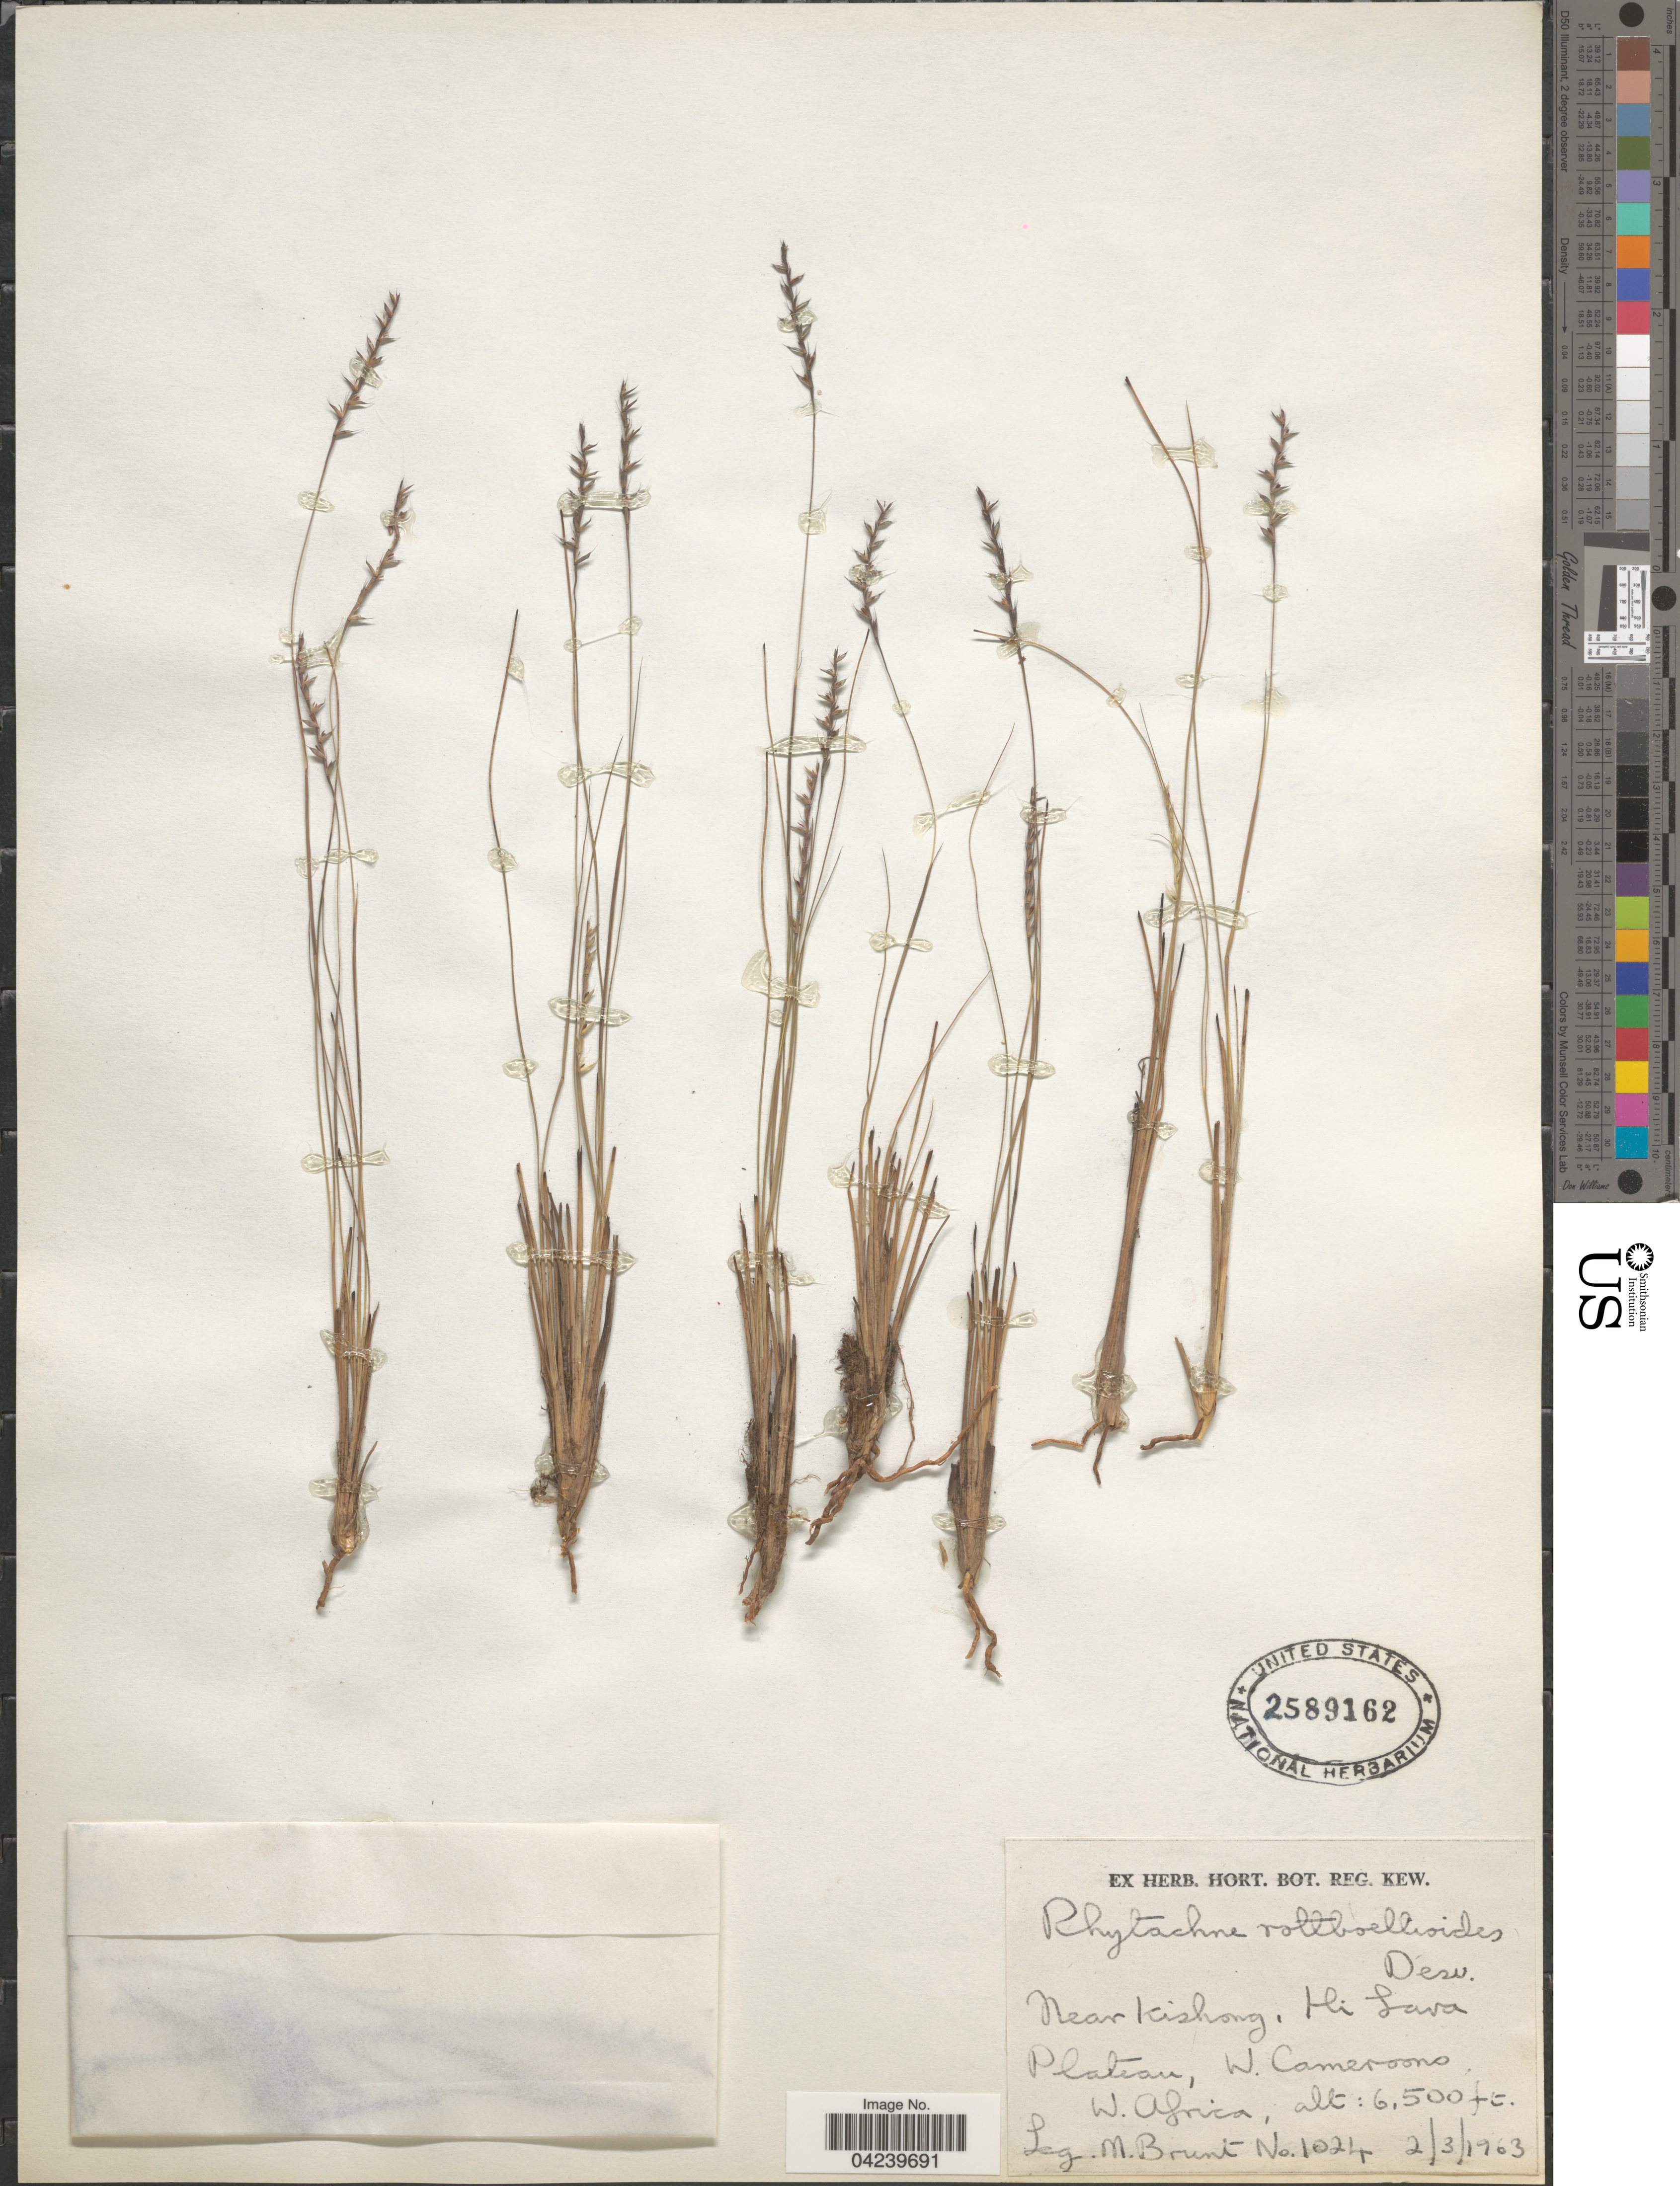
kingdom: Plantae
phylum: Tracheophyta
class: Liliopsida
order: Poales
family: Poaceae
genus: Rhytachne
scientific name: Rhytachne rottboellioides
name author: Desv.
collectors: M. Brunt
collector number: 1024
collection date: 1963-03-02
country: Cameroon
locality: Near Kishong, Hi Lava Plateau, W. Cameroons. W. Africa.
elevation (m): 1981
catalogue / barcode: US 2589162